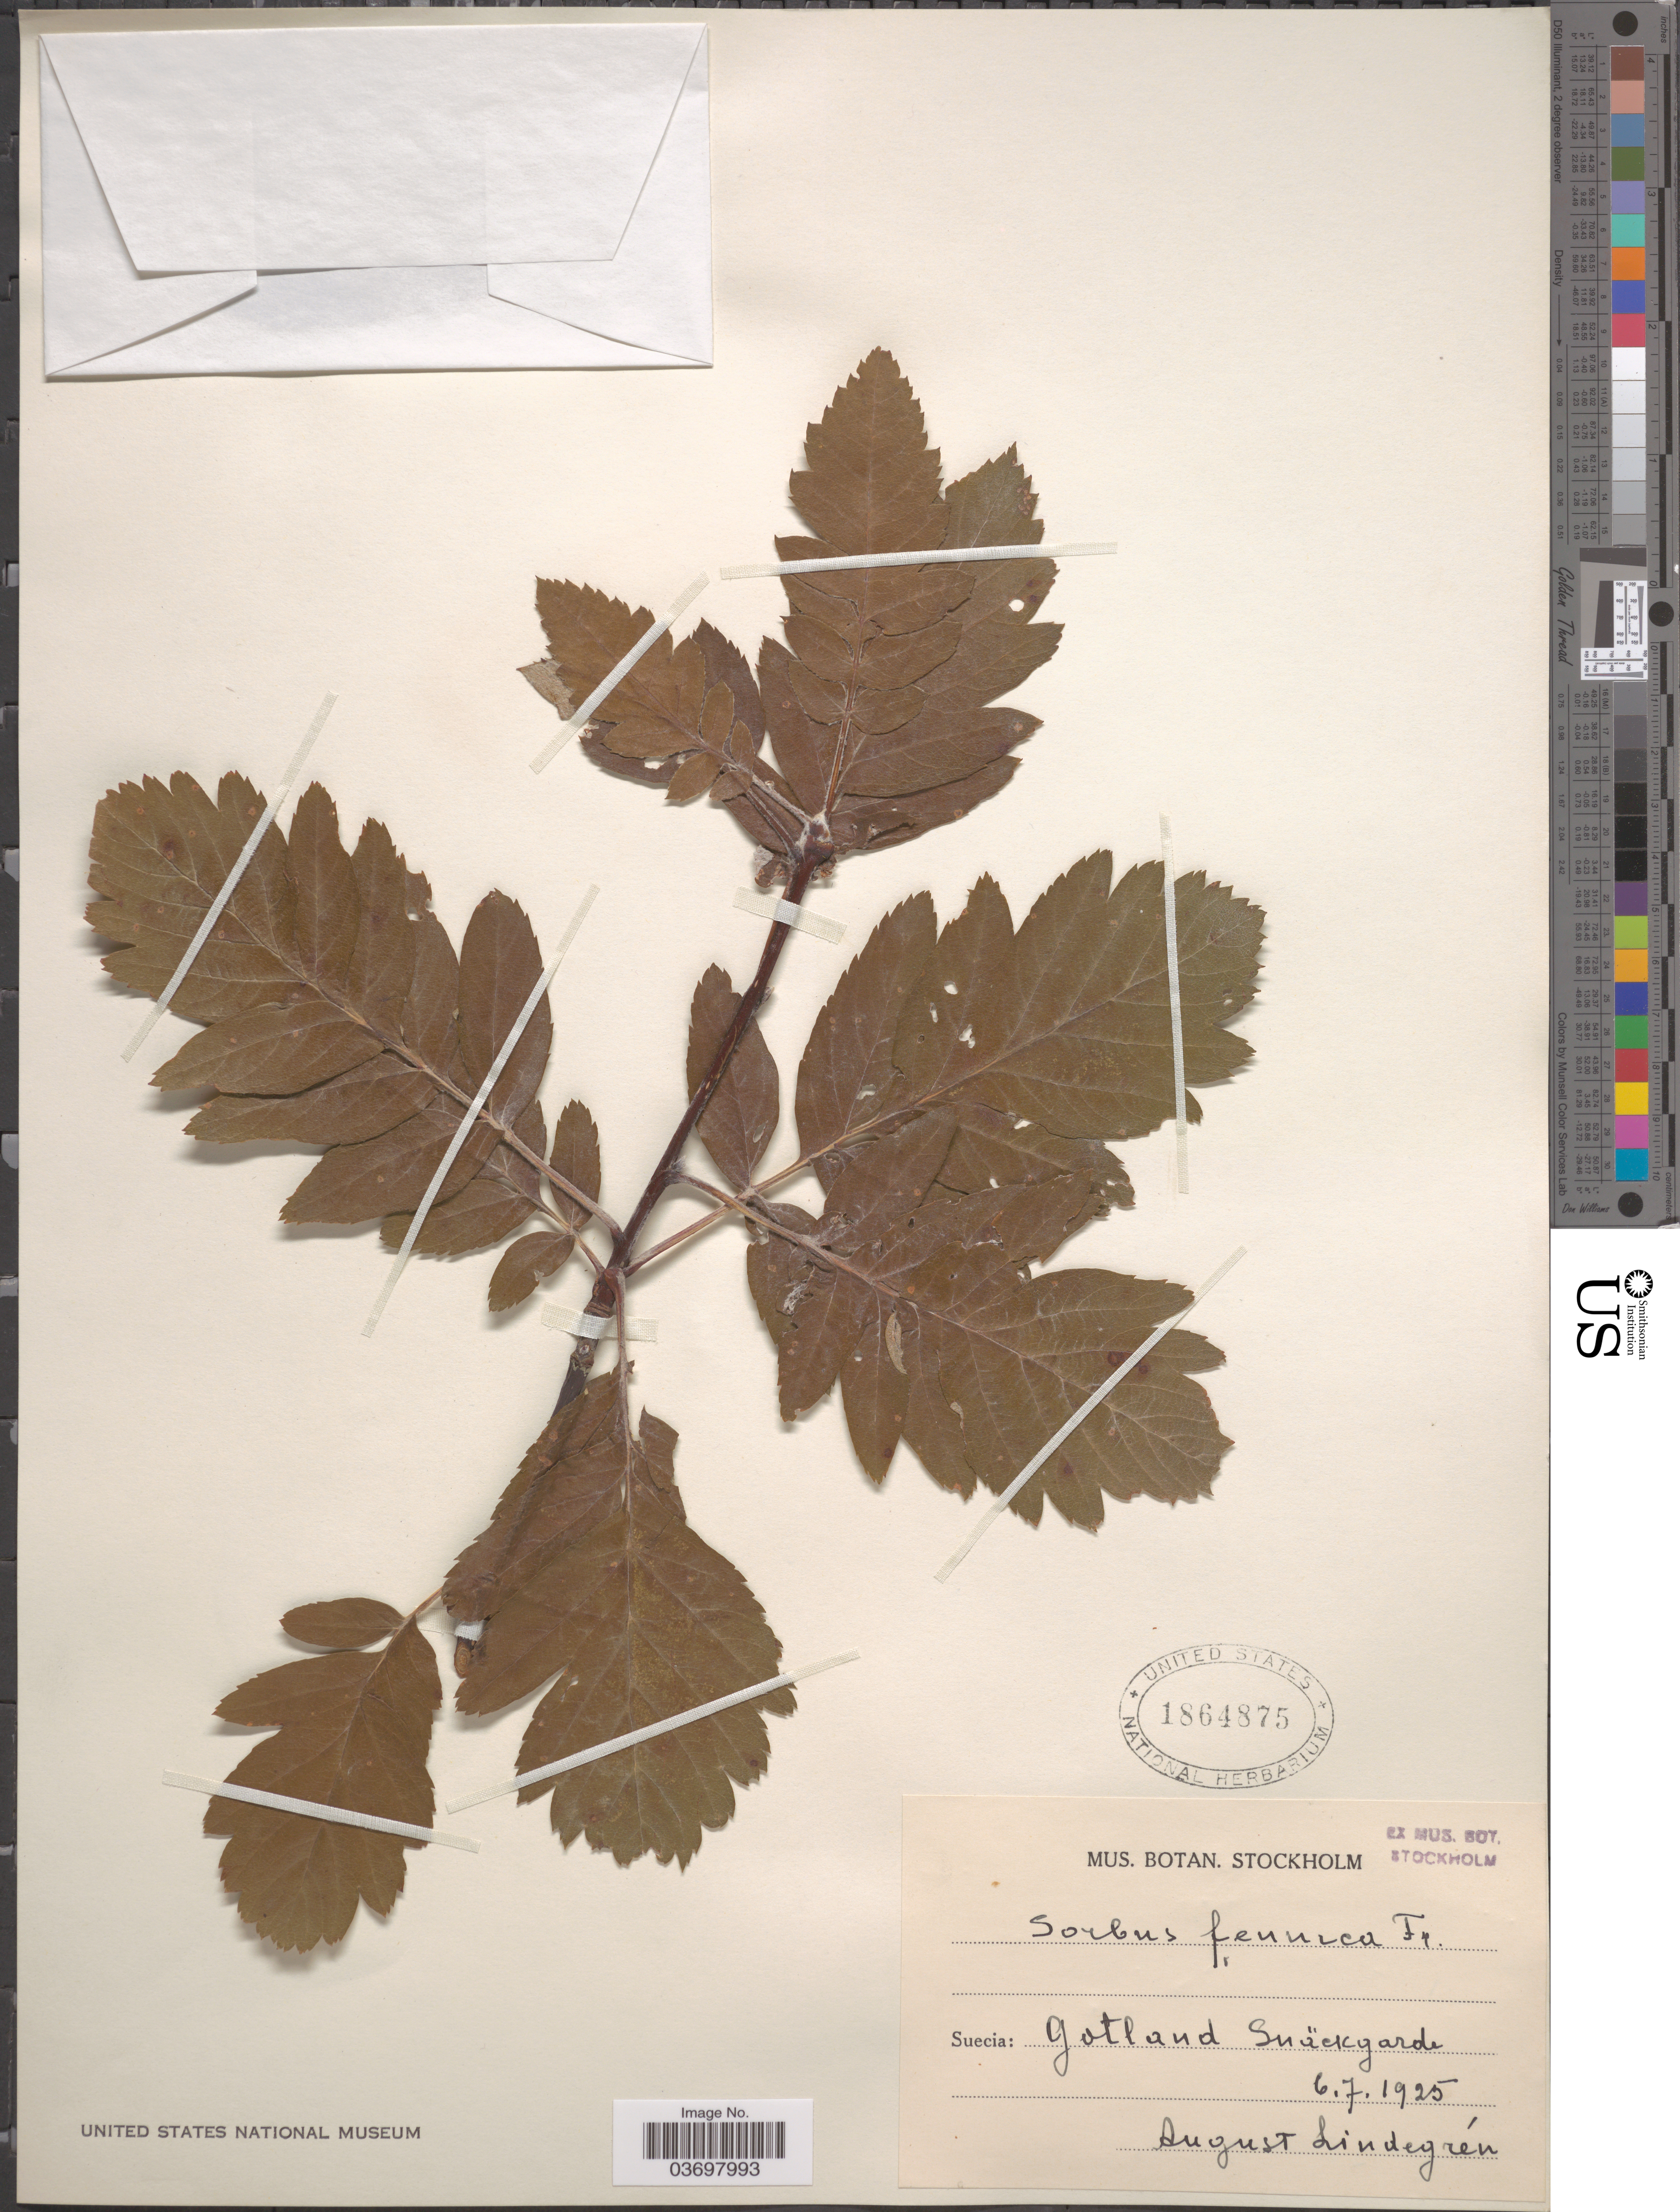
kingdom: Plantae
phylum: Tracheophyta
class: Magnoliopsida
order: Rosales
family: Rosaceae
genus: Sorbus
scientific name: Sorbus fennica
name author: (Kalm) Fr. a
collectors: A. Lindegrén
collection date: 1925-07-06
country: Sweden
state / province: Gotland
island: Gotland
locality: Suecia: Gotland Snäckgarde.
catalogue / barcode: US 1864875